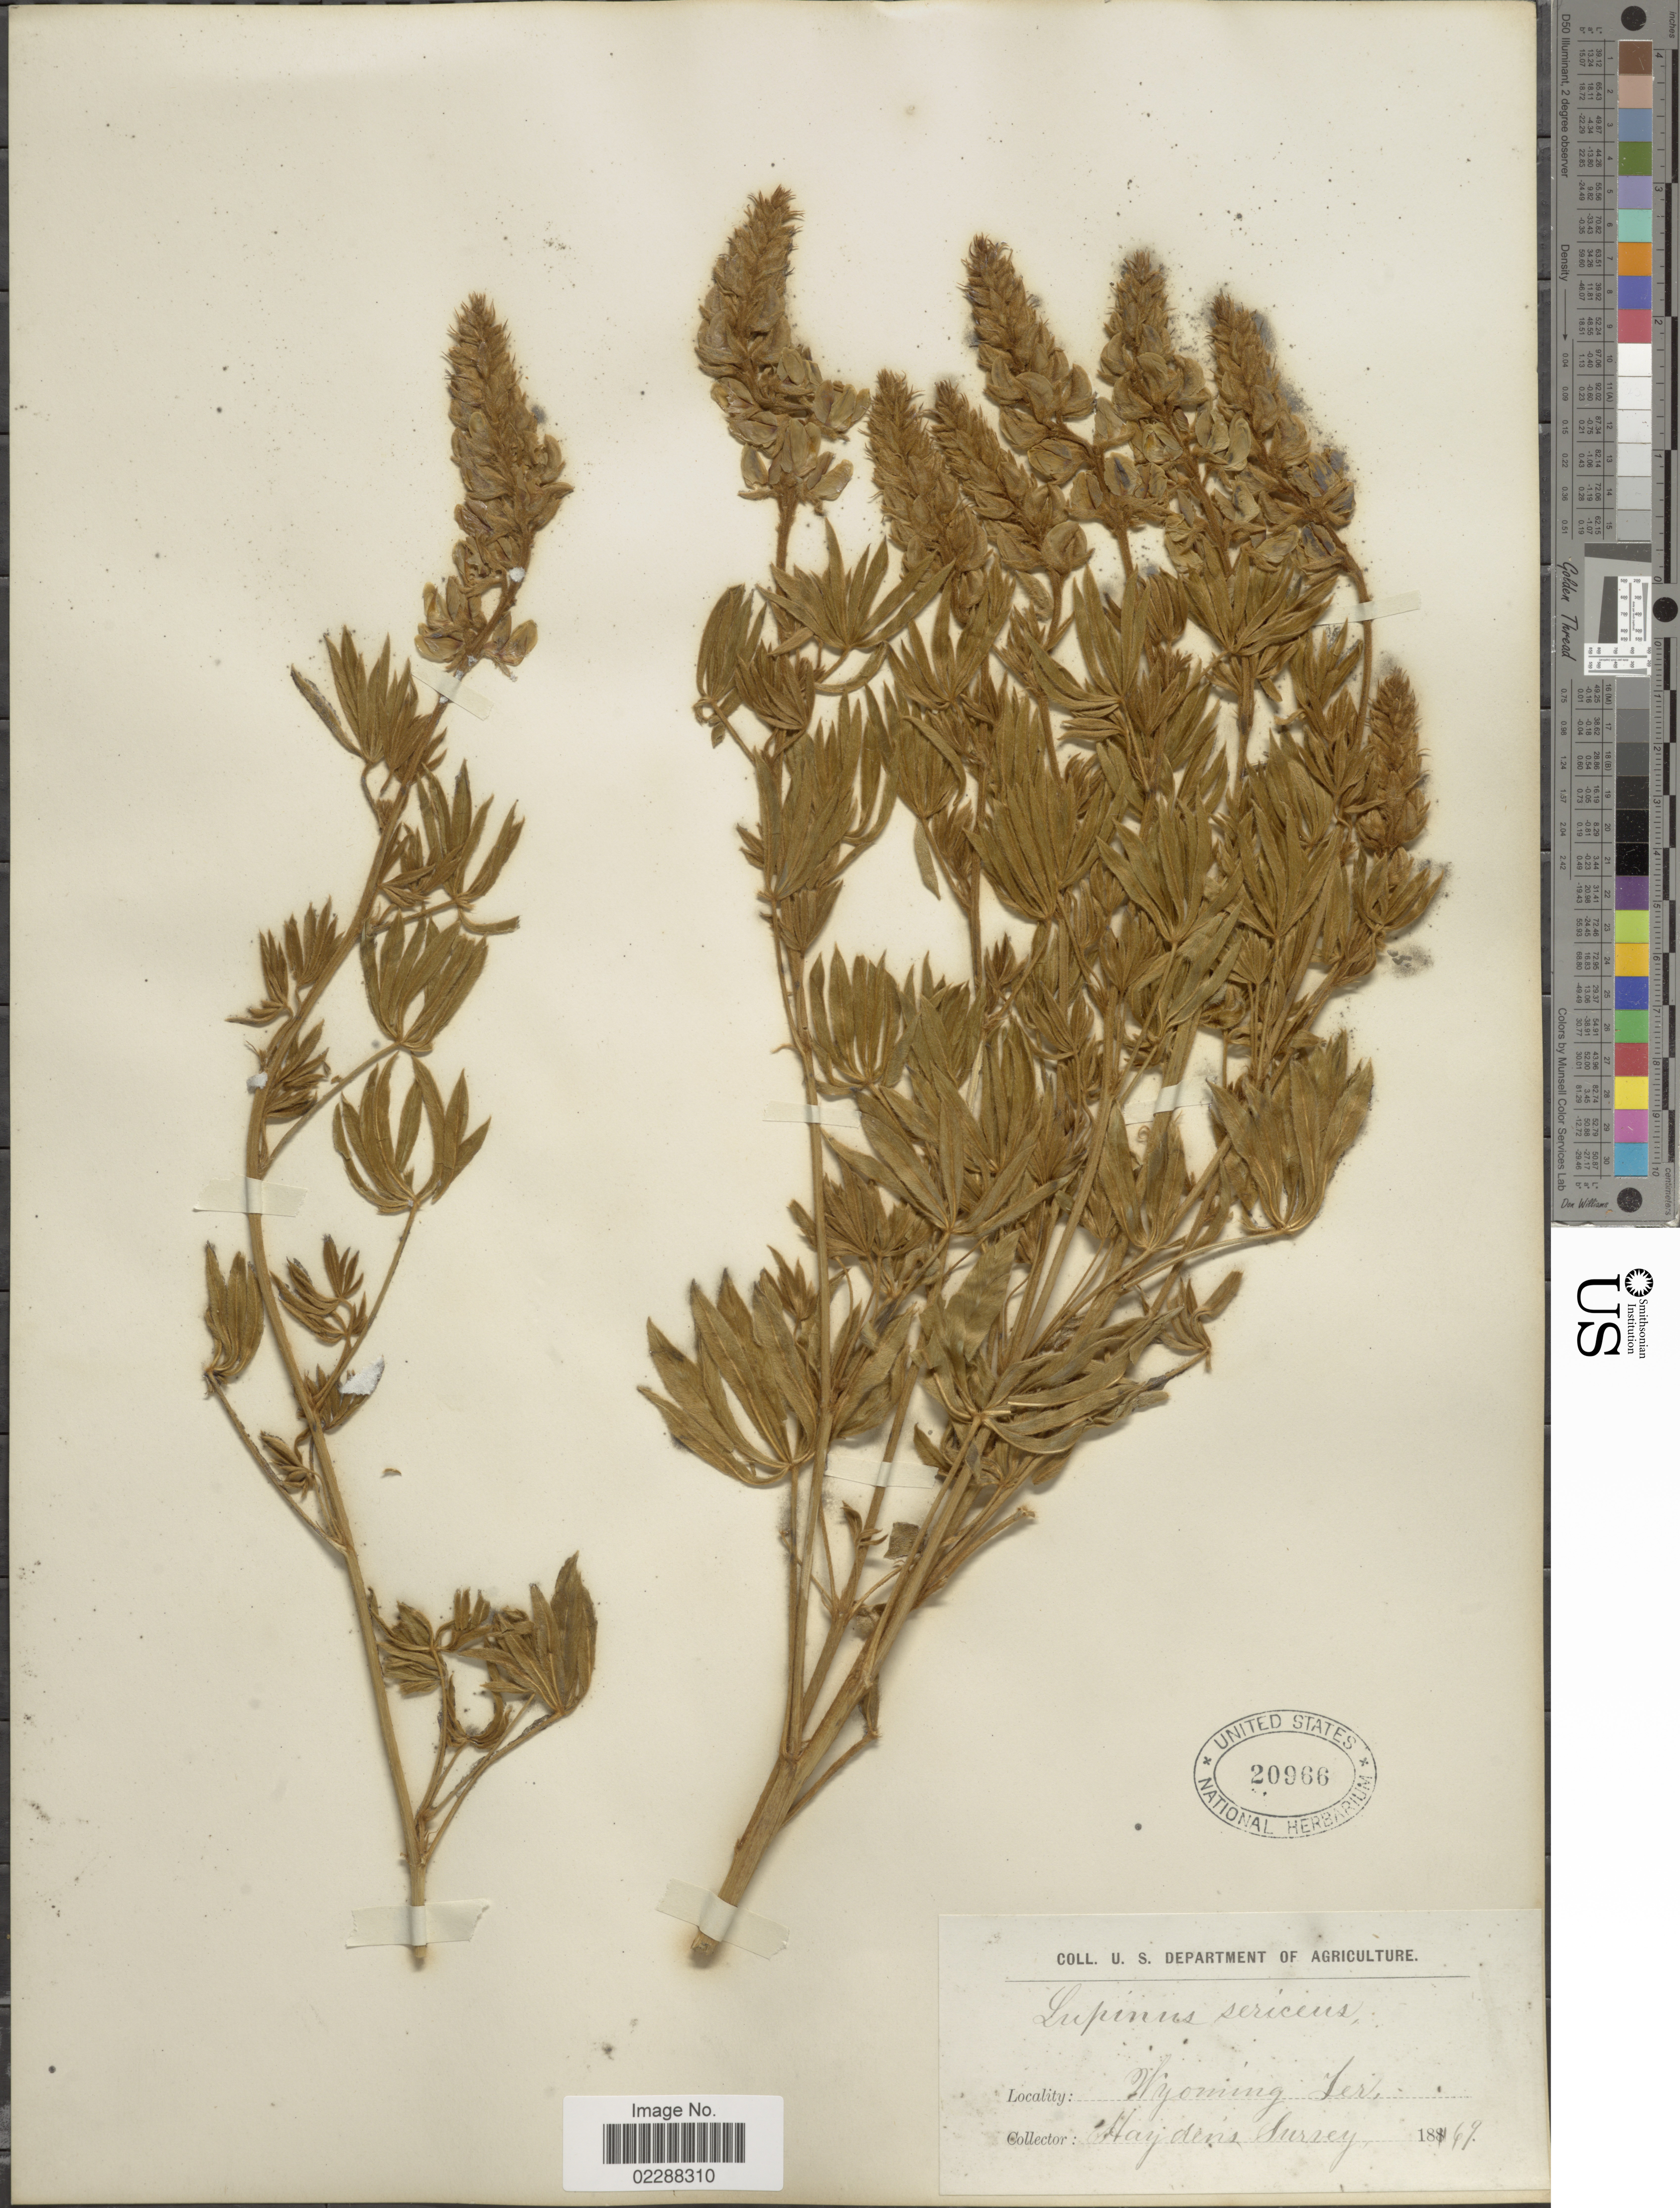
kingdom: Plantae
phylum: Tracheophyta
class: Magnoliopsida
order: Fabales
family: Fabaceae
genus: Lupinus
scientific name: Lupinus sp.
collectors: Hayden's Survey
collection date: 1869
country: United States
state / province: Wyoming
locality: Wyoming Terr.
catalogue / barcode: US 20966